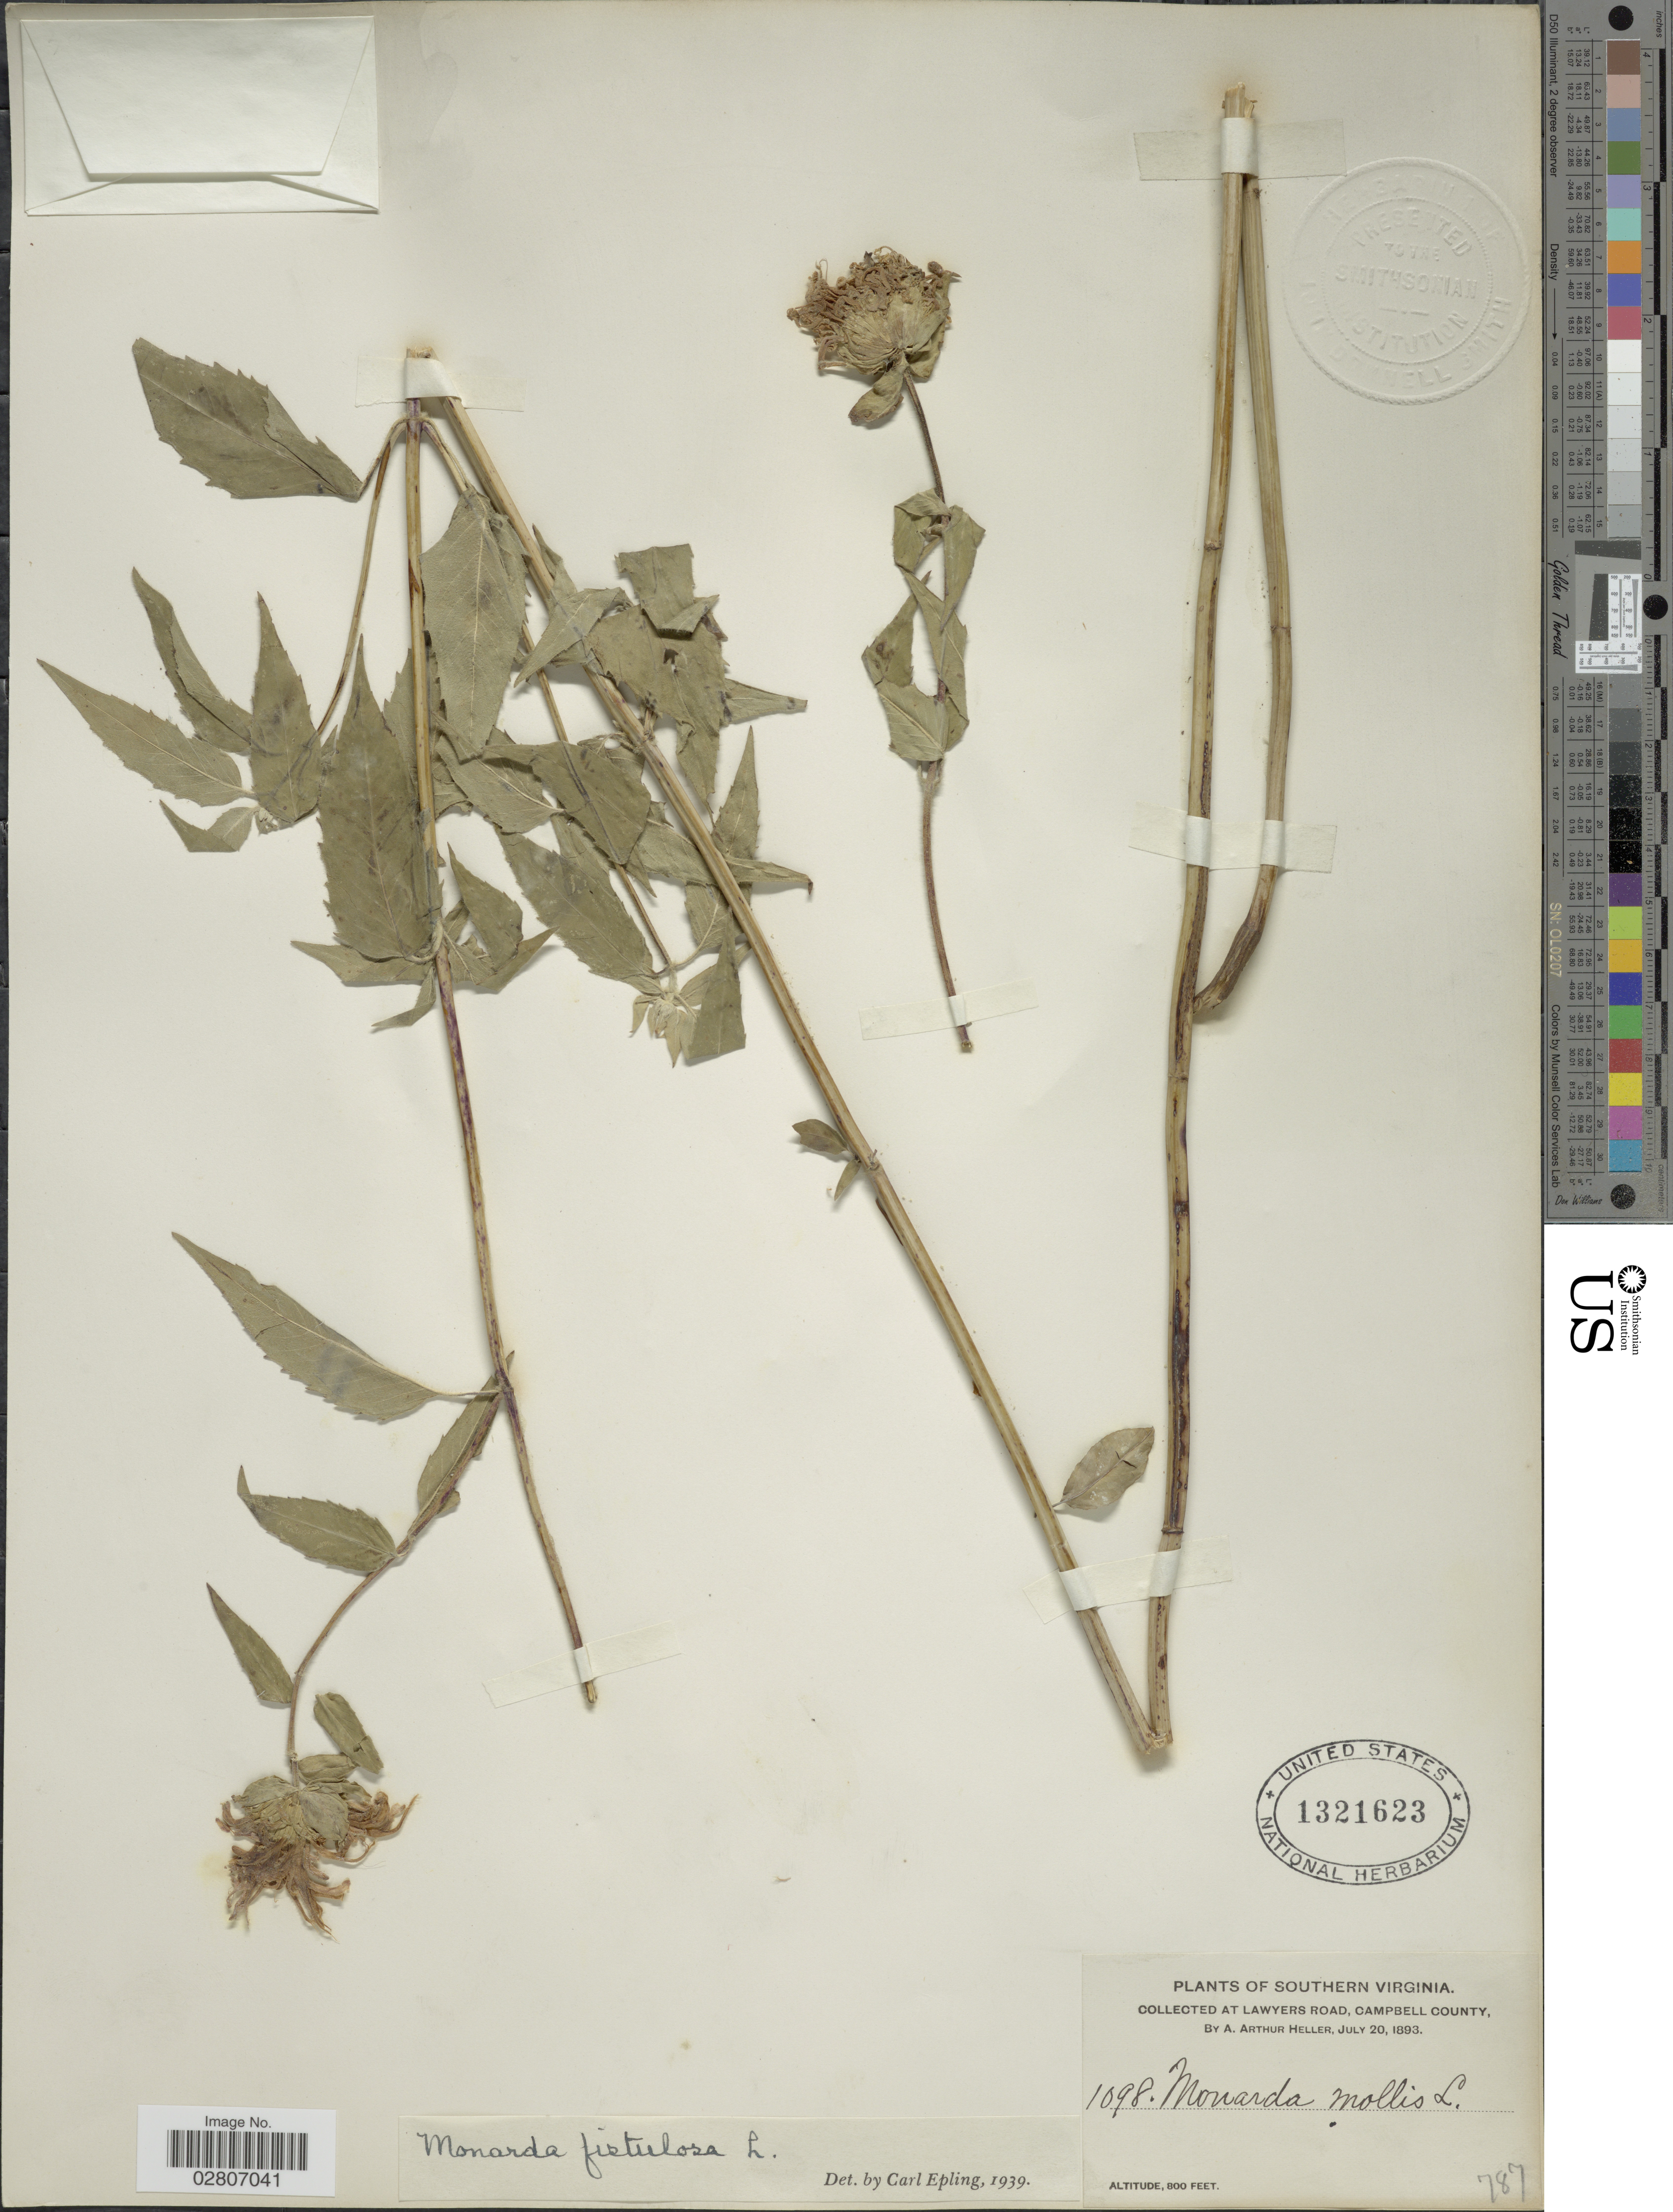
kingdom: Plantae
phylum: Tracheophyta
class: Magnoliopsida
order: Lamiales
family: Lamiaceae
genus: Monarda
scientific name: Monarda fistulosa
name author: L.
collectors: A. A. Heller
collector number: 1098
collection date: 1893-07-20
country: United States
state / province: Virginia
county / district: Campbell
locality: Southern Virginia. Lawyers Road, Campbell County.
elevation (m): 244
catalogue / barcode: US 1321623